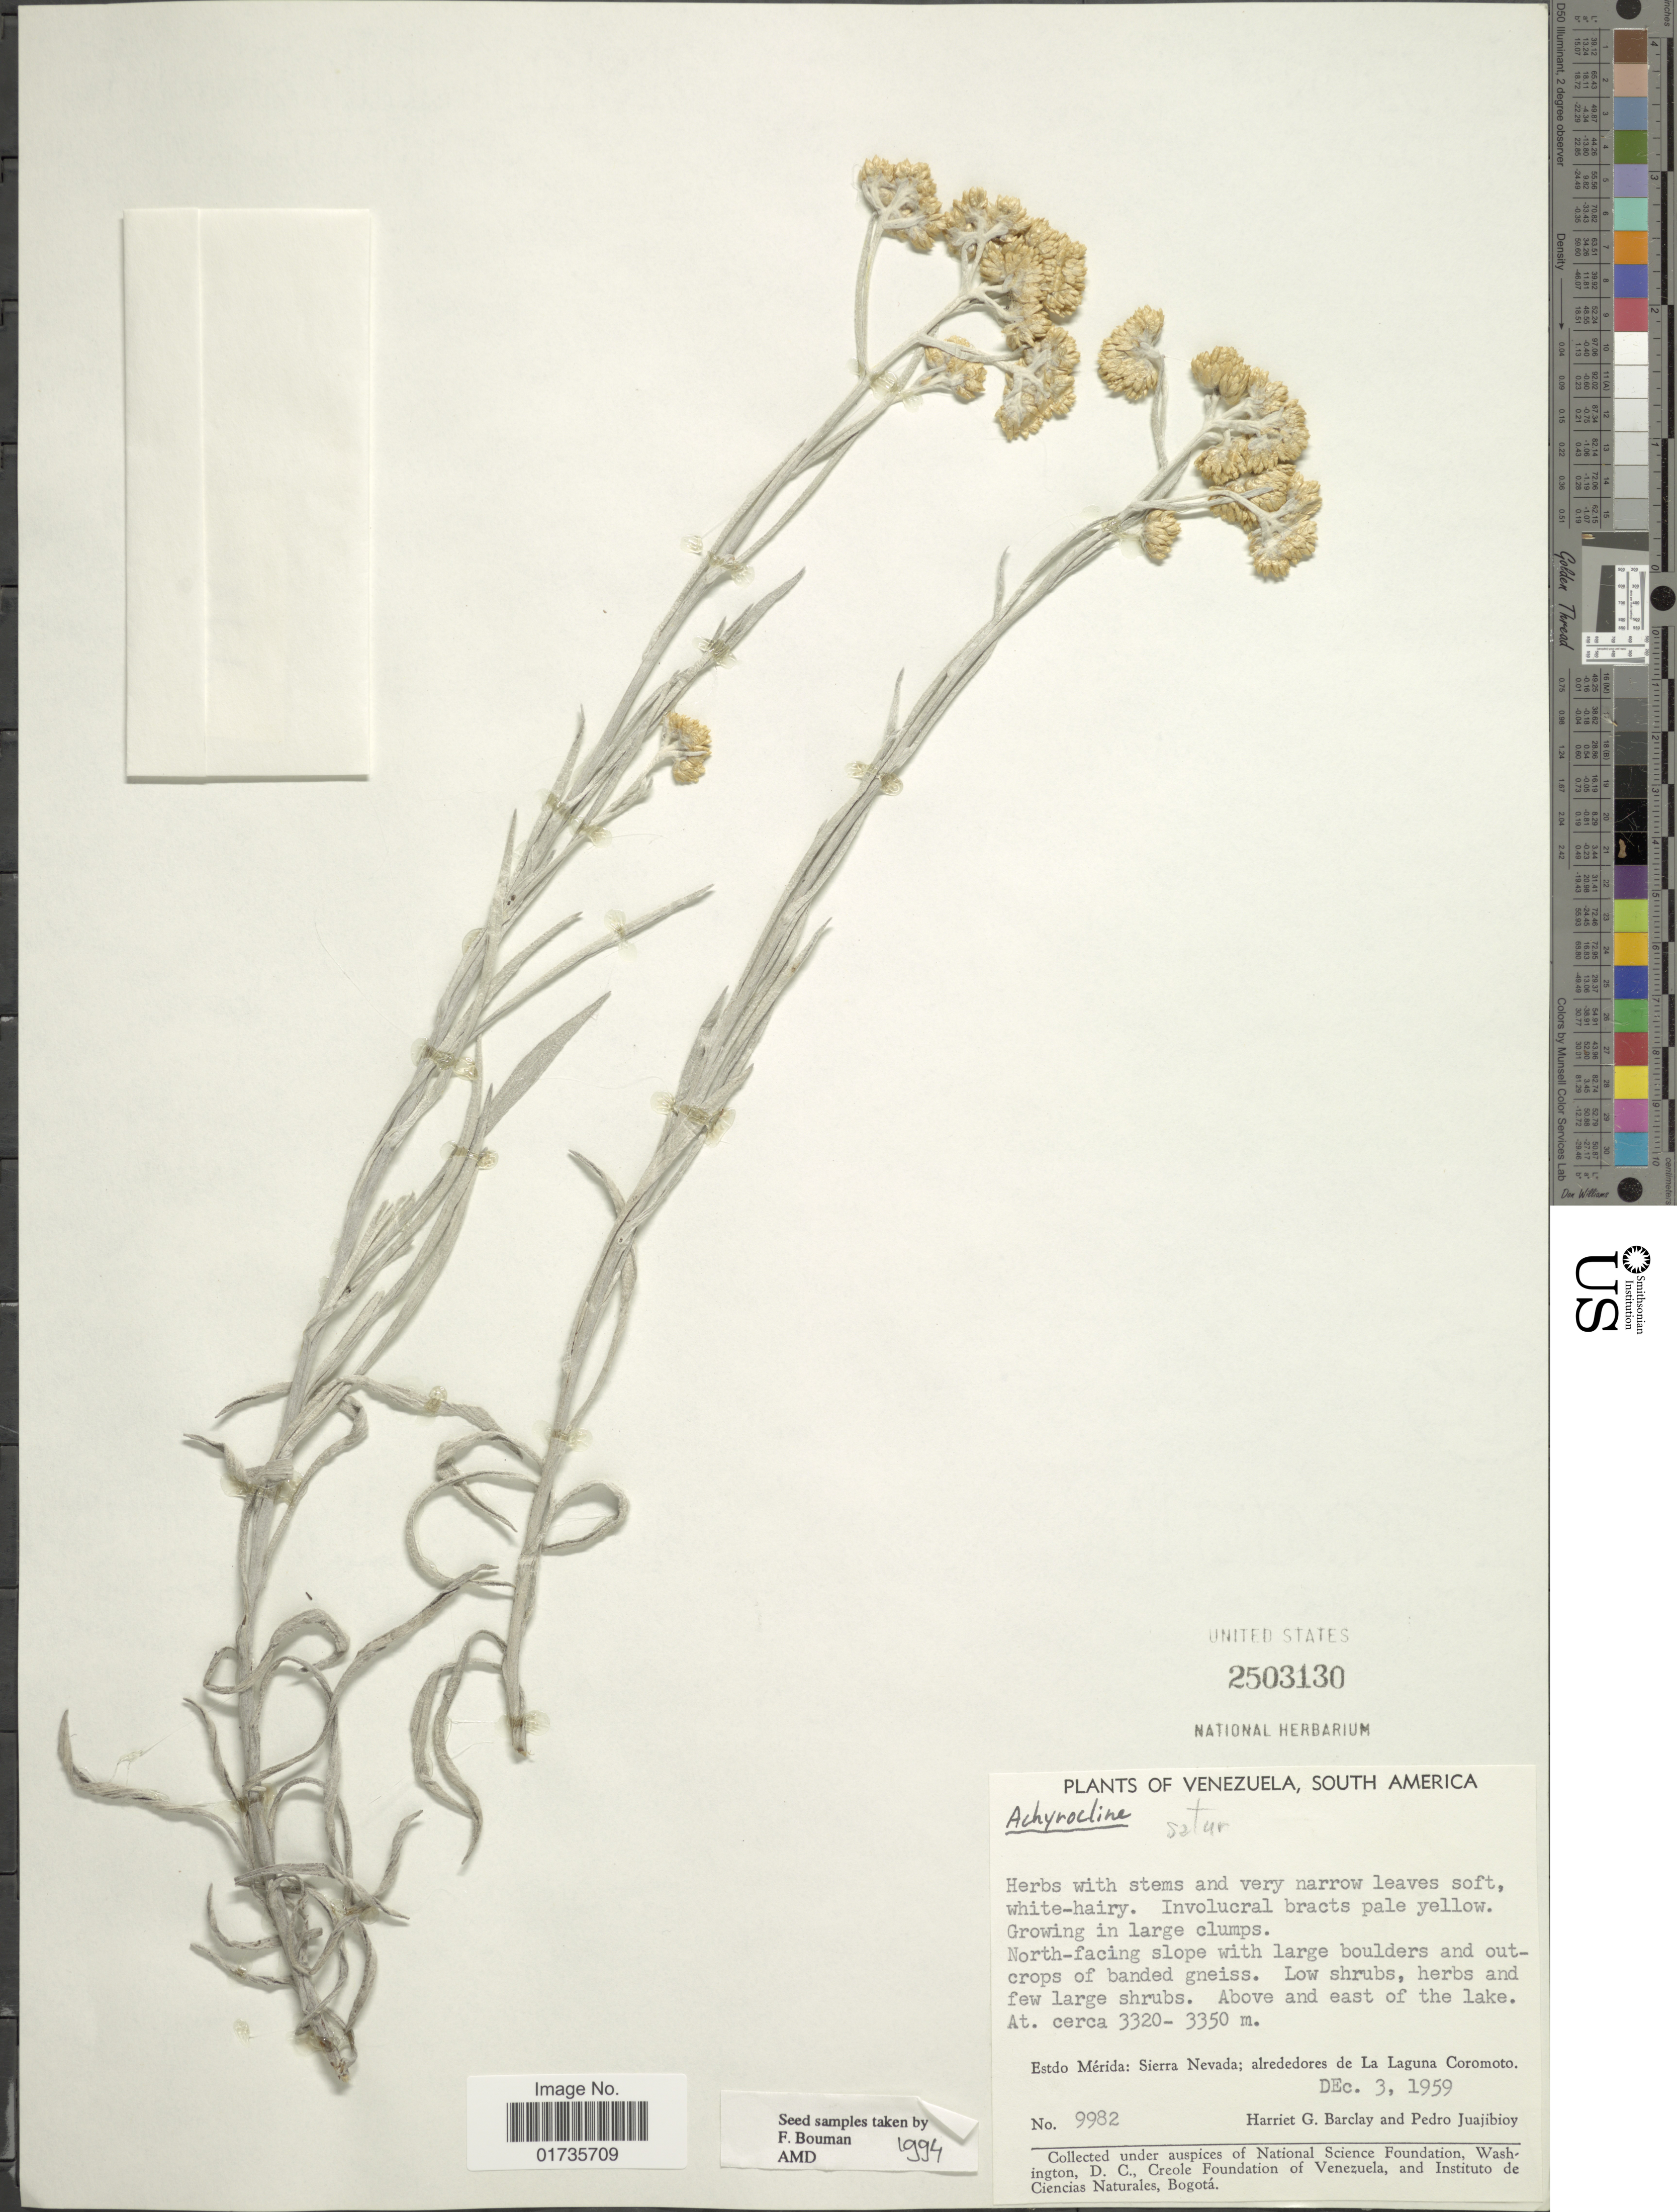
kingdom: Plantae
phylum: Tracheophyta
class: Magnoliopsida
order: Asterales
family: Asteraceae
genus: Achyrocline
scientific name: Achyrocline satureioides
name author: (Lam.) DC.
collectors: H. G. Barclay & P. Juajibioy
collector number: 9982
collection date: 1959-12-03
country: Venezuela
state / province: Mérida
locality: Above and east of the lake, Sierra Nevada; alrededores de La Laguna Coromoto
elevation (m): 3320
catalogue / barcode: US 2503130